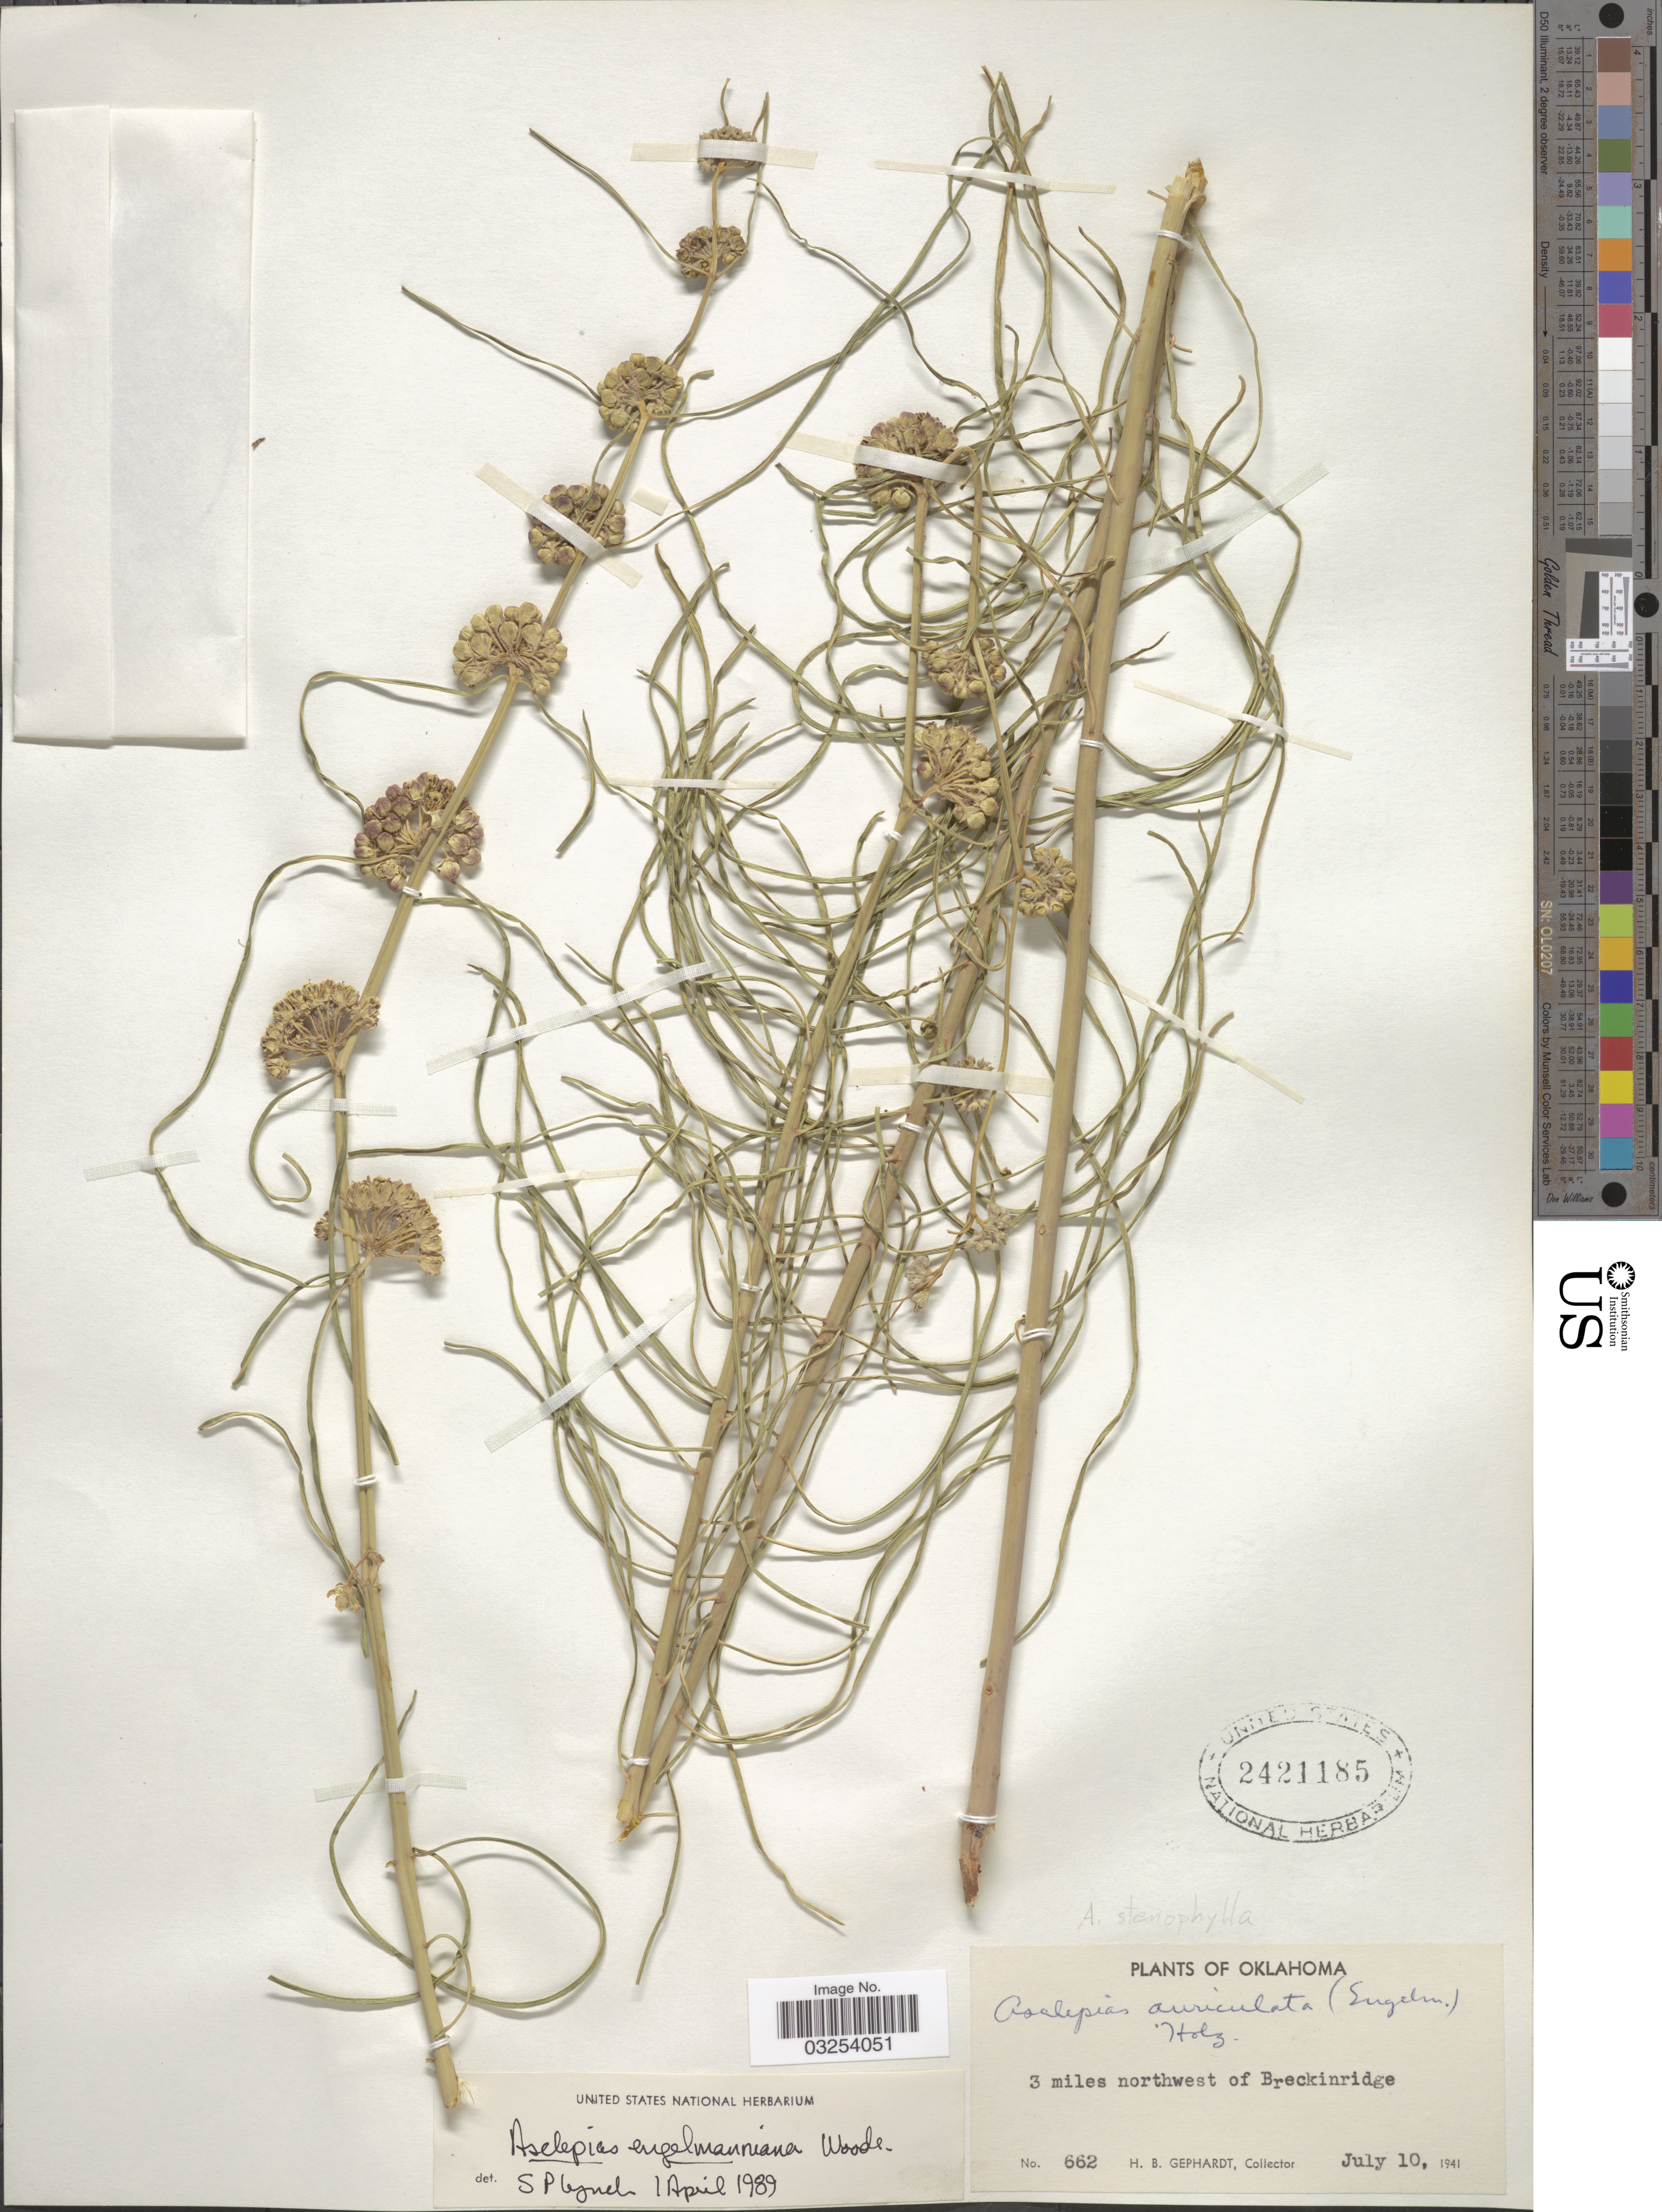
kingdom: Plantae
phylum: Tracheophyta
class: Magnoliopsida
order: Gentianales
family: Apocynaceae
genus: Asclepias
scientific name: Asclepias engelmanniana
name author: Woodson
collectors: H. Gephardt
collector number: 662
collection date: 1941-07-10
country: United States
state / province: Oklahoma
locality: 3 miles northwest of Breckinridge.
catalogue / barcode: US 2421185